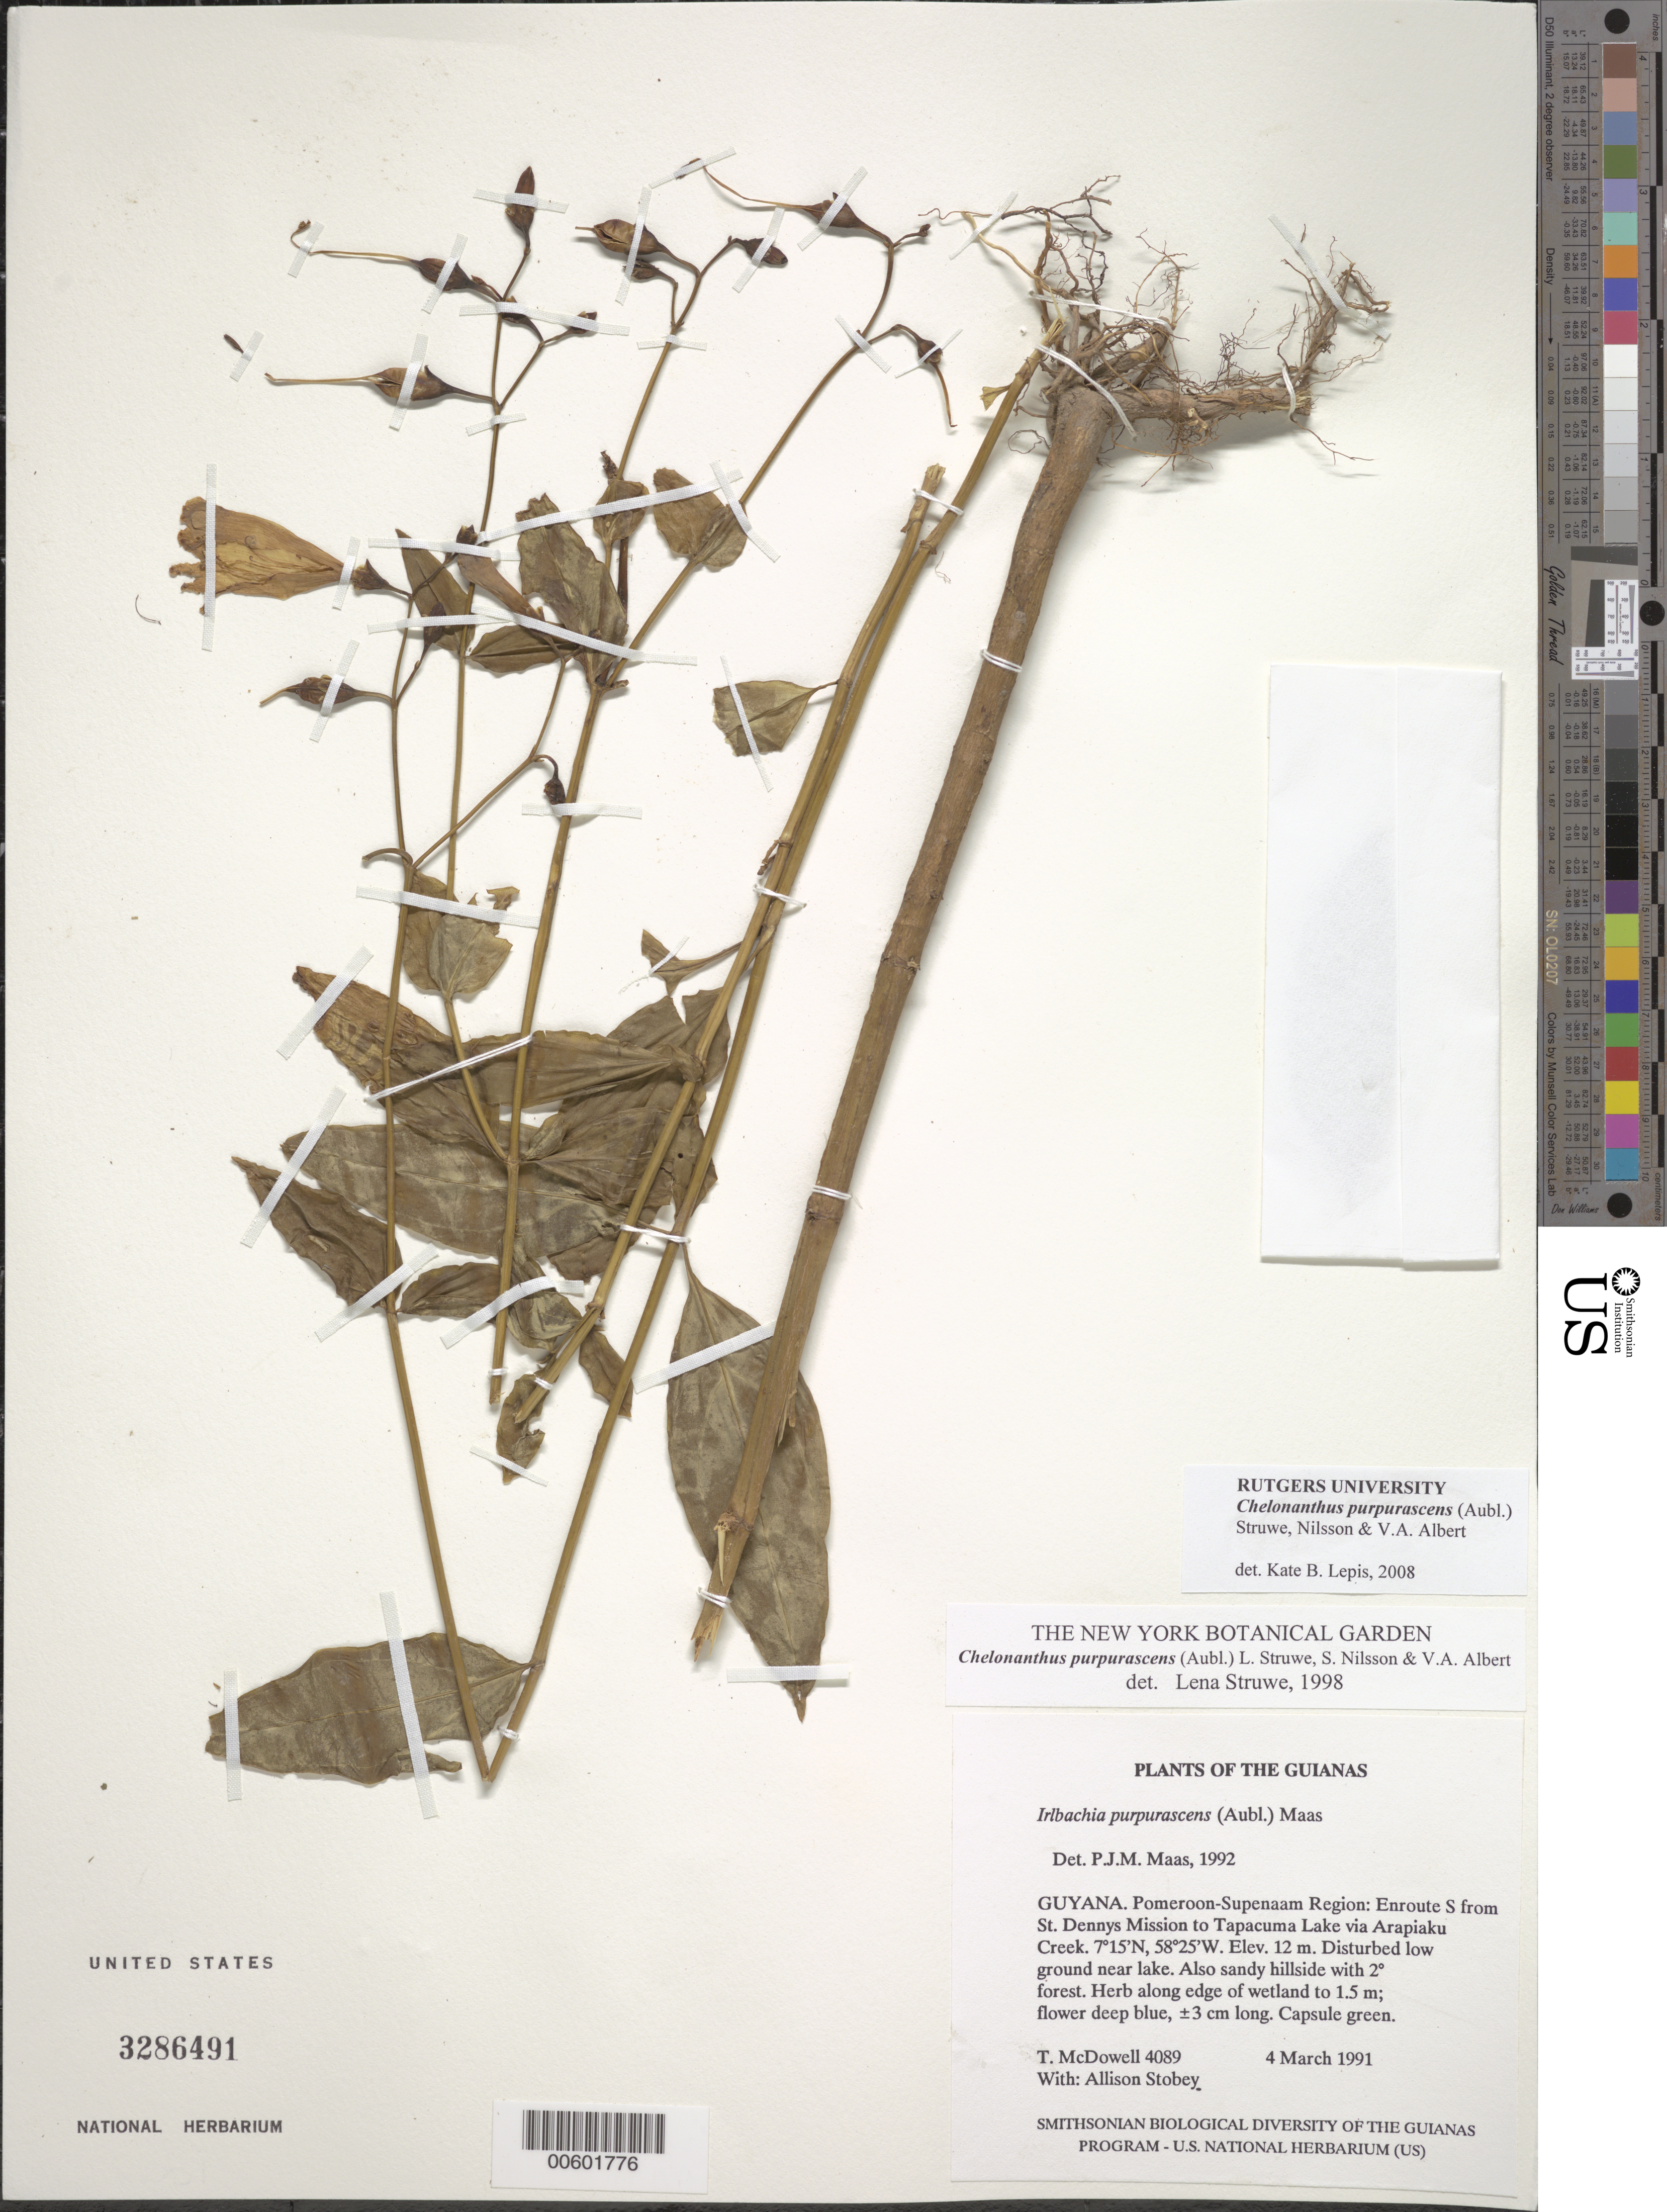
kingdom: Plantae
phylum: Tracheophyta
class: Magnoliopsida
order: Gentianales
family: Gentianaceae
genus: Irlbachia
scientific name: Irlbachia purpurascens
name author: (Aubl.) Maas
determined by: Maas, Paul J. M.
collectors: T. McDowell, D. Gopaul, C. N. Horn & J. H. Wiersema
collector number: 4089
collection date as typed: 4 March 1991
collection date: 1991-03-04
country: Guyana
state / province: Pomeroon-Supenaam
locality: Enroute S from St. Dennys Mission to Tapacuma Lake via Arapiaku Creek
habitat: Disturbed low ground near lake. Also sandy hillside with secondary forest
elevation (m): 12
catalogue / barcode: US 3286491